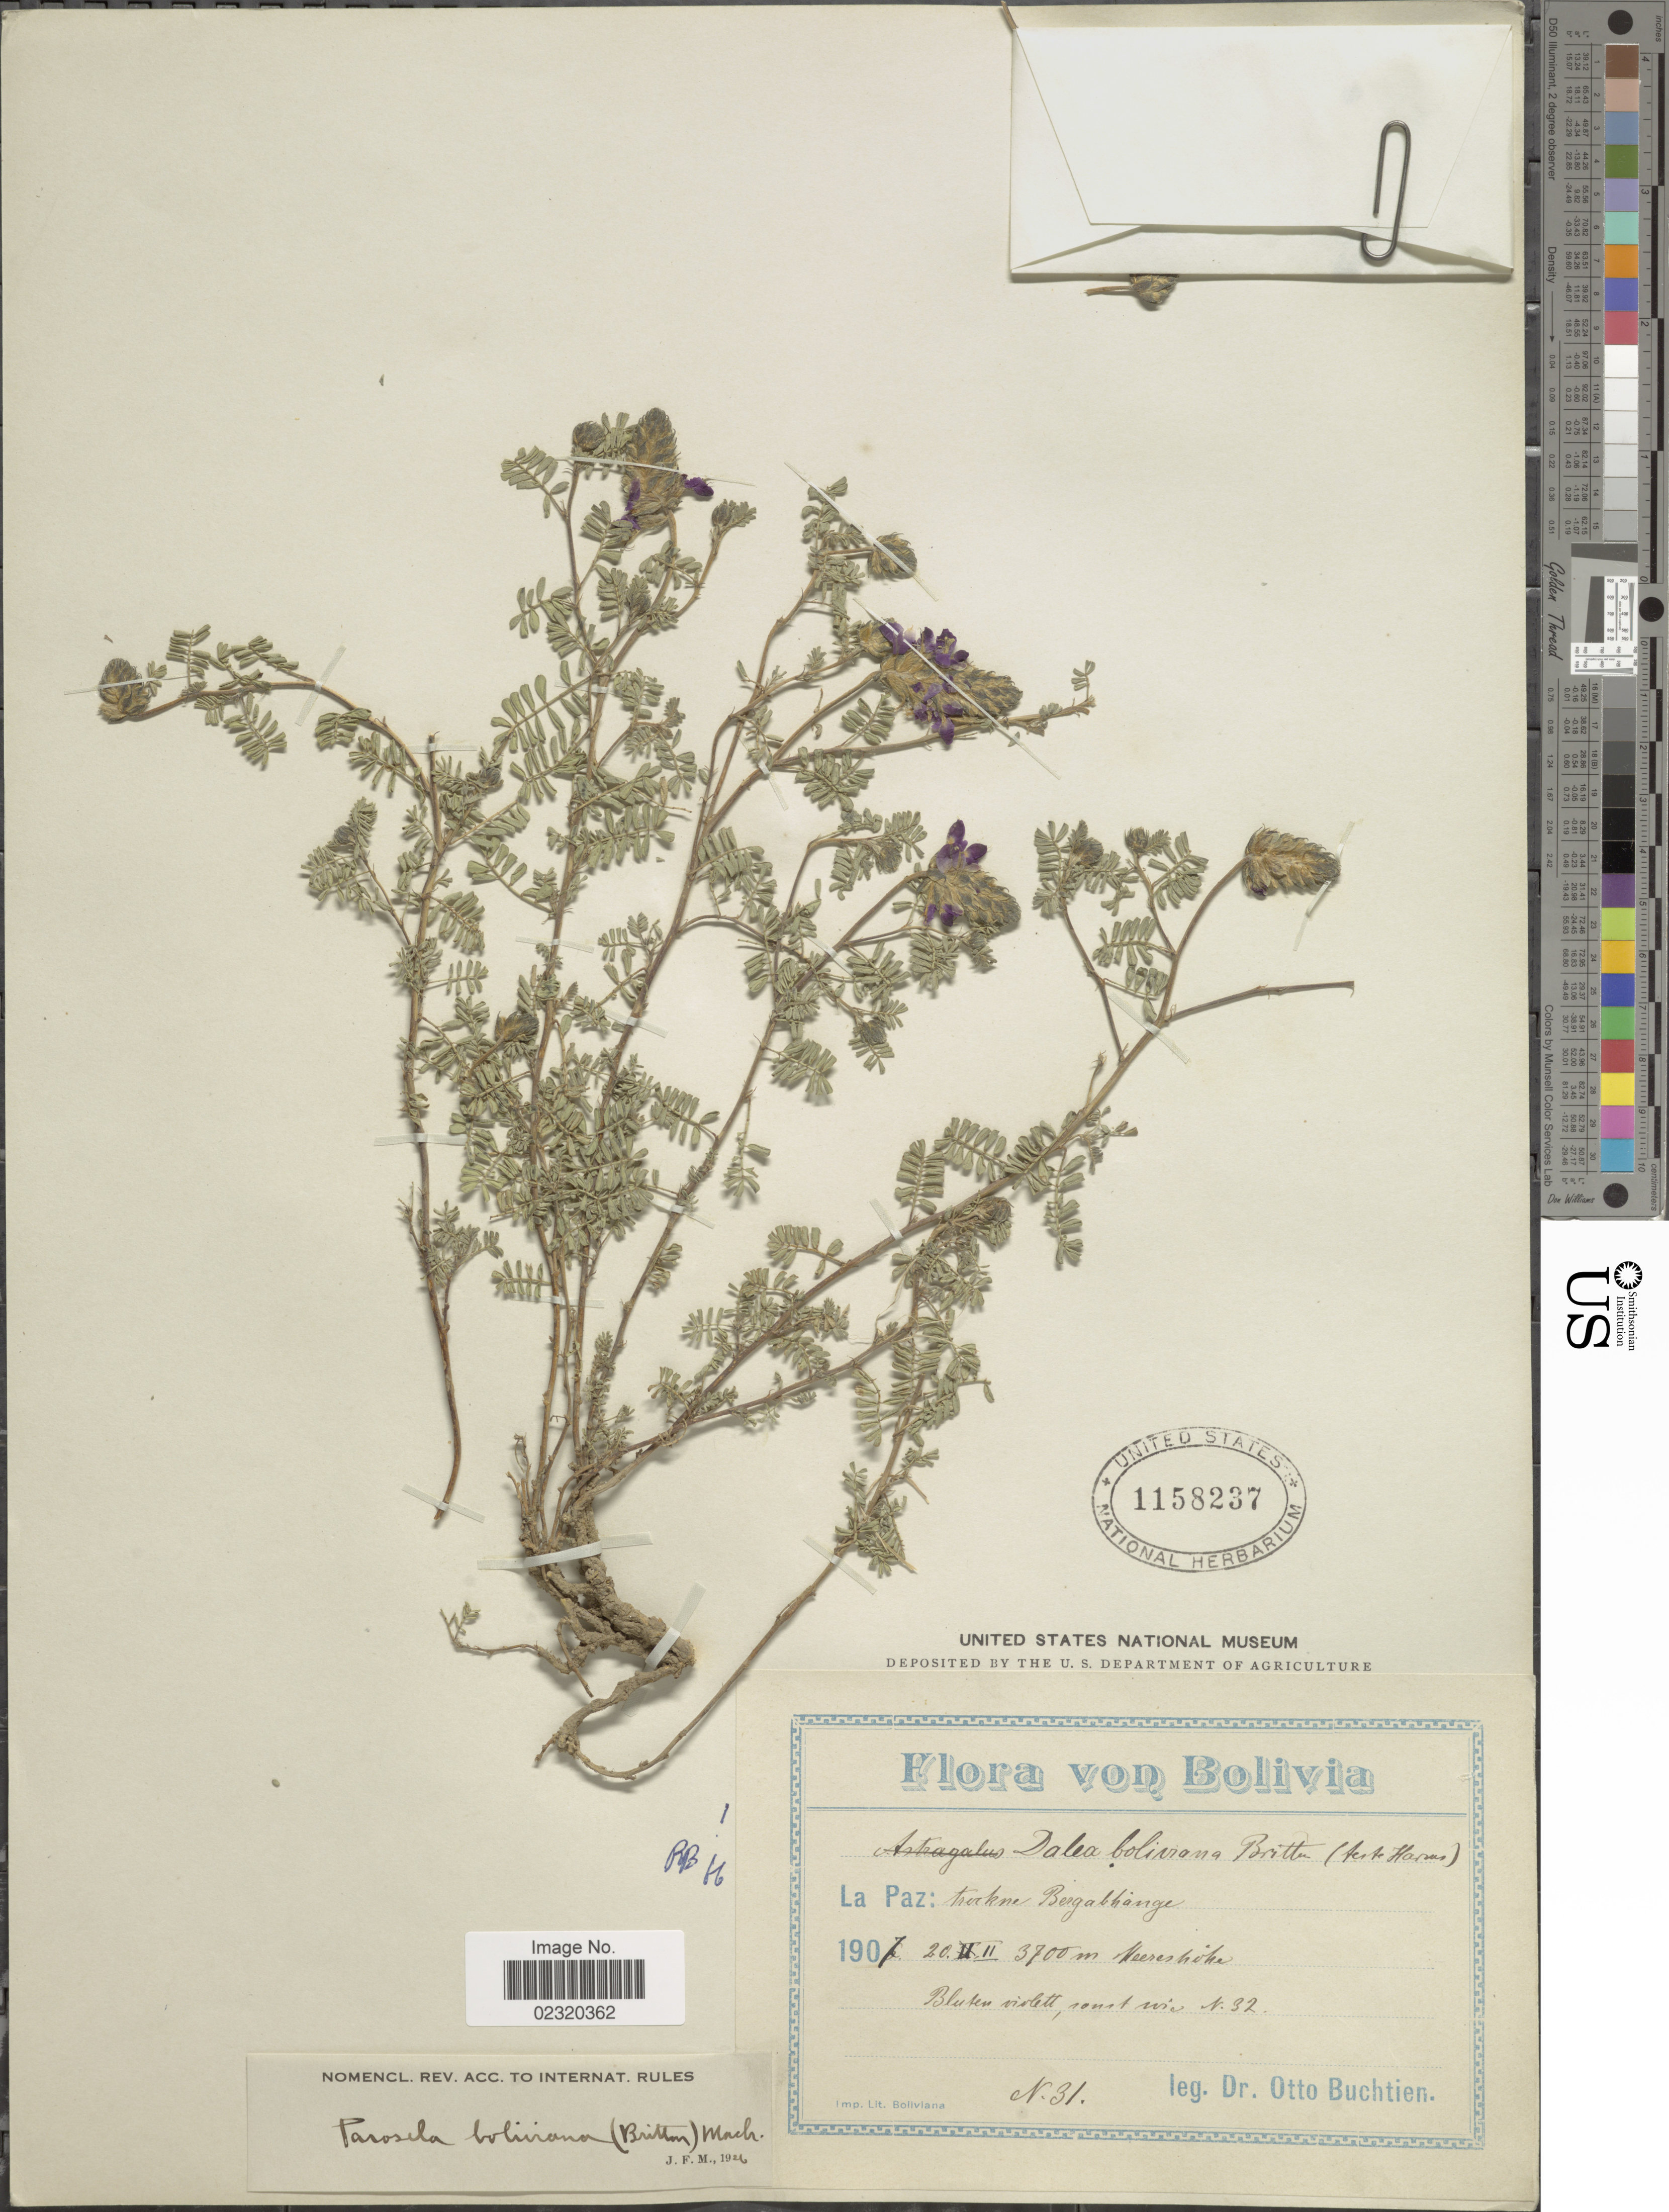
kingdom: Plantae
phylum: Tracheophyta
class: Magnoliopsida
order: Fabales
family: Fabaceae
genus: Dalea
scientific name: Dalea boliviana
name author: Britton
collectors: O. Buchtien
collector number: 31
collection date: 1907-02-20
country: Bolivia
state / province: La Paz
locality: Trockne Bergabhänge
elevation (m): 3700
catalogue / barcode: US 1158237